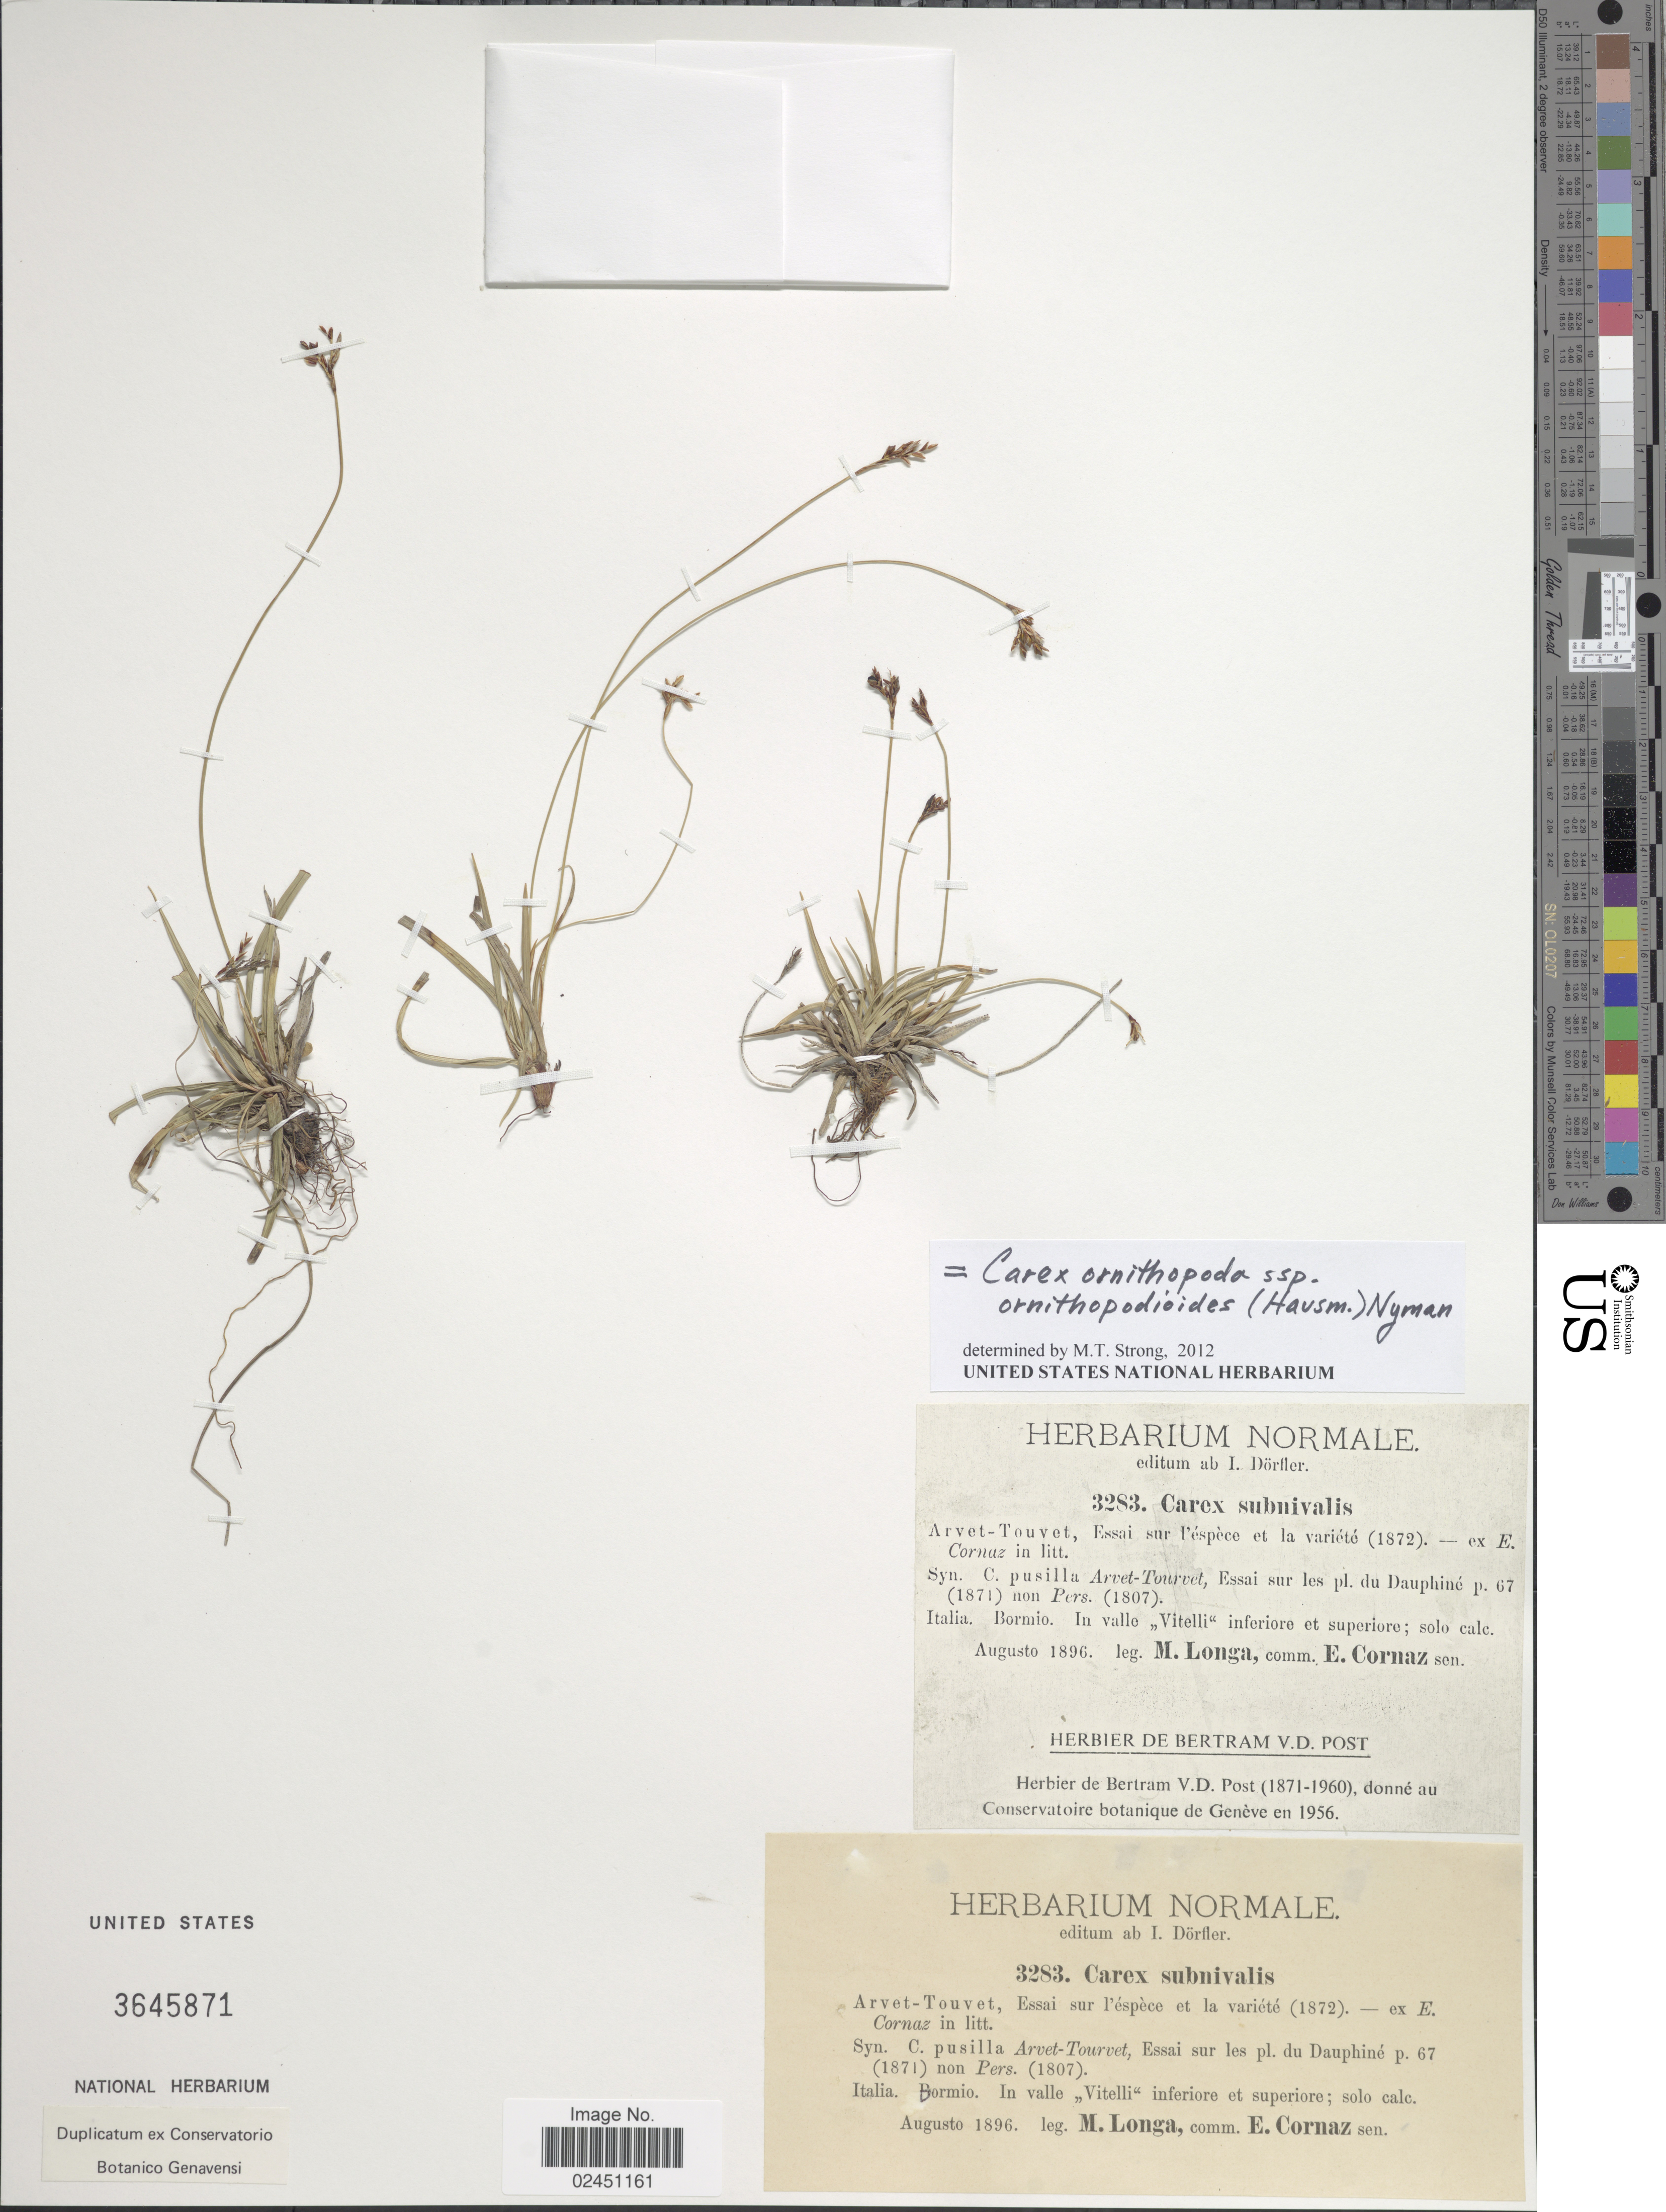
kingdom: Plantae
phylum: Tracheophyta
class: Liliopsida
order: Poales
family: Cyperaceae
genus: Carex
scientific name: Carex ornithopodioides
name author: Hausm.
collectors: M. Longa & Cornaz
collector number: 3283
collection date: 1896-08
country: Italy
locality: Italia. Bormio. In valle Vitelli inferiore et superiore; solo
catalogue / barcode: US 3645871